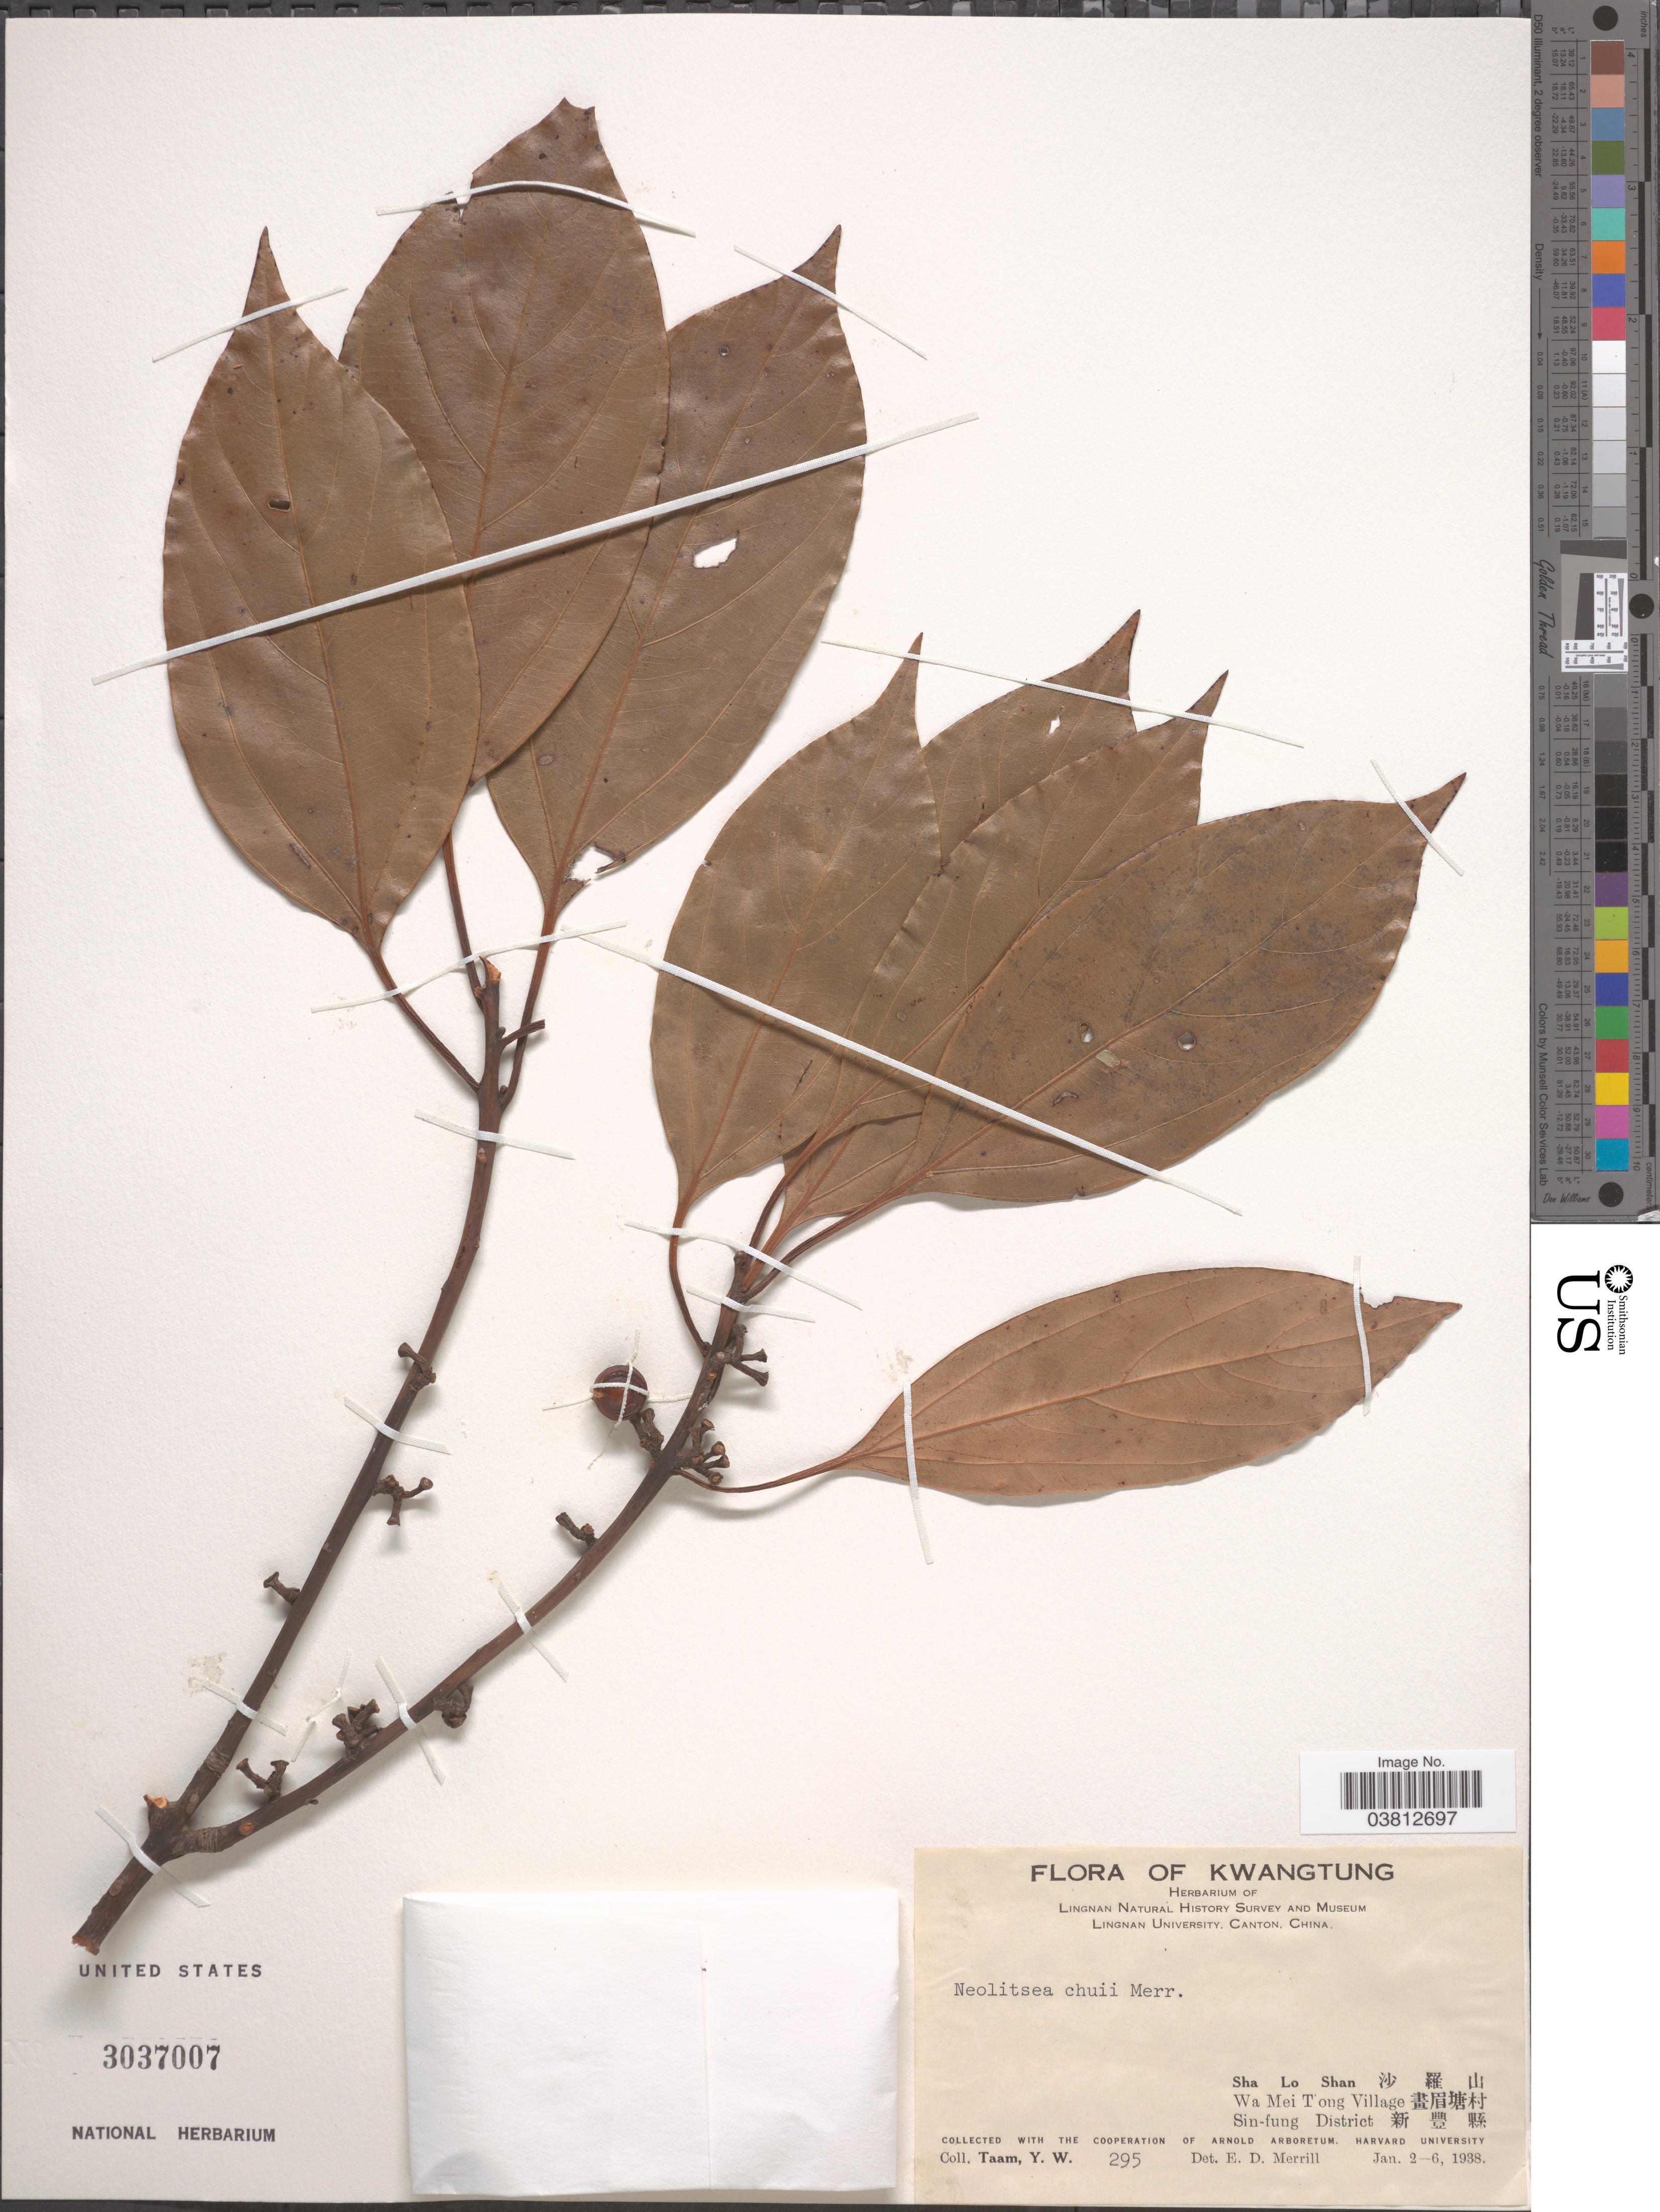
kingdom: Plantae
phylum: Tracheophyta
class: Magnoliopsida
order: Laurales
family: Lauraceae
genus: Neolitsea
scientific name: Neolitsea chui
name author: Merr.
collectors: Y. W. Taam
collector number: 295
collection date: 1938-01-02/1938-01-06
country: China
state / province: Guangdong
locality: Kwangtung. Sha Lo Shan X. Wa Mei T'ong Village X. Sin-fung District X.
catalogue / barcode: US 3037007